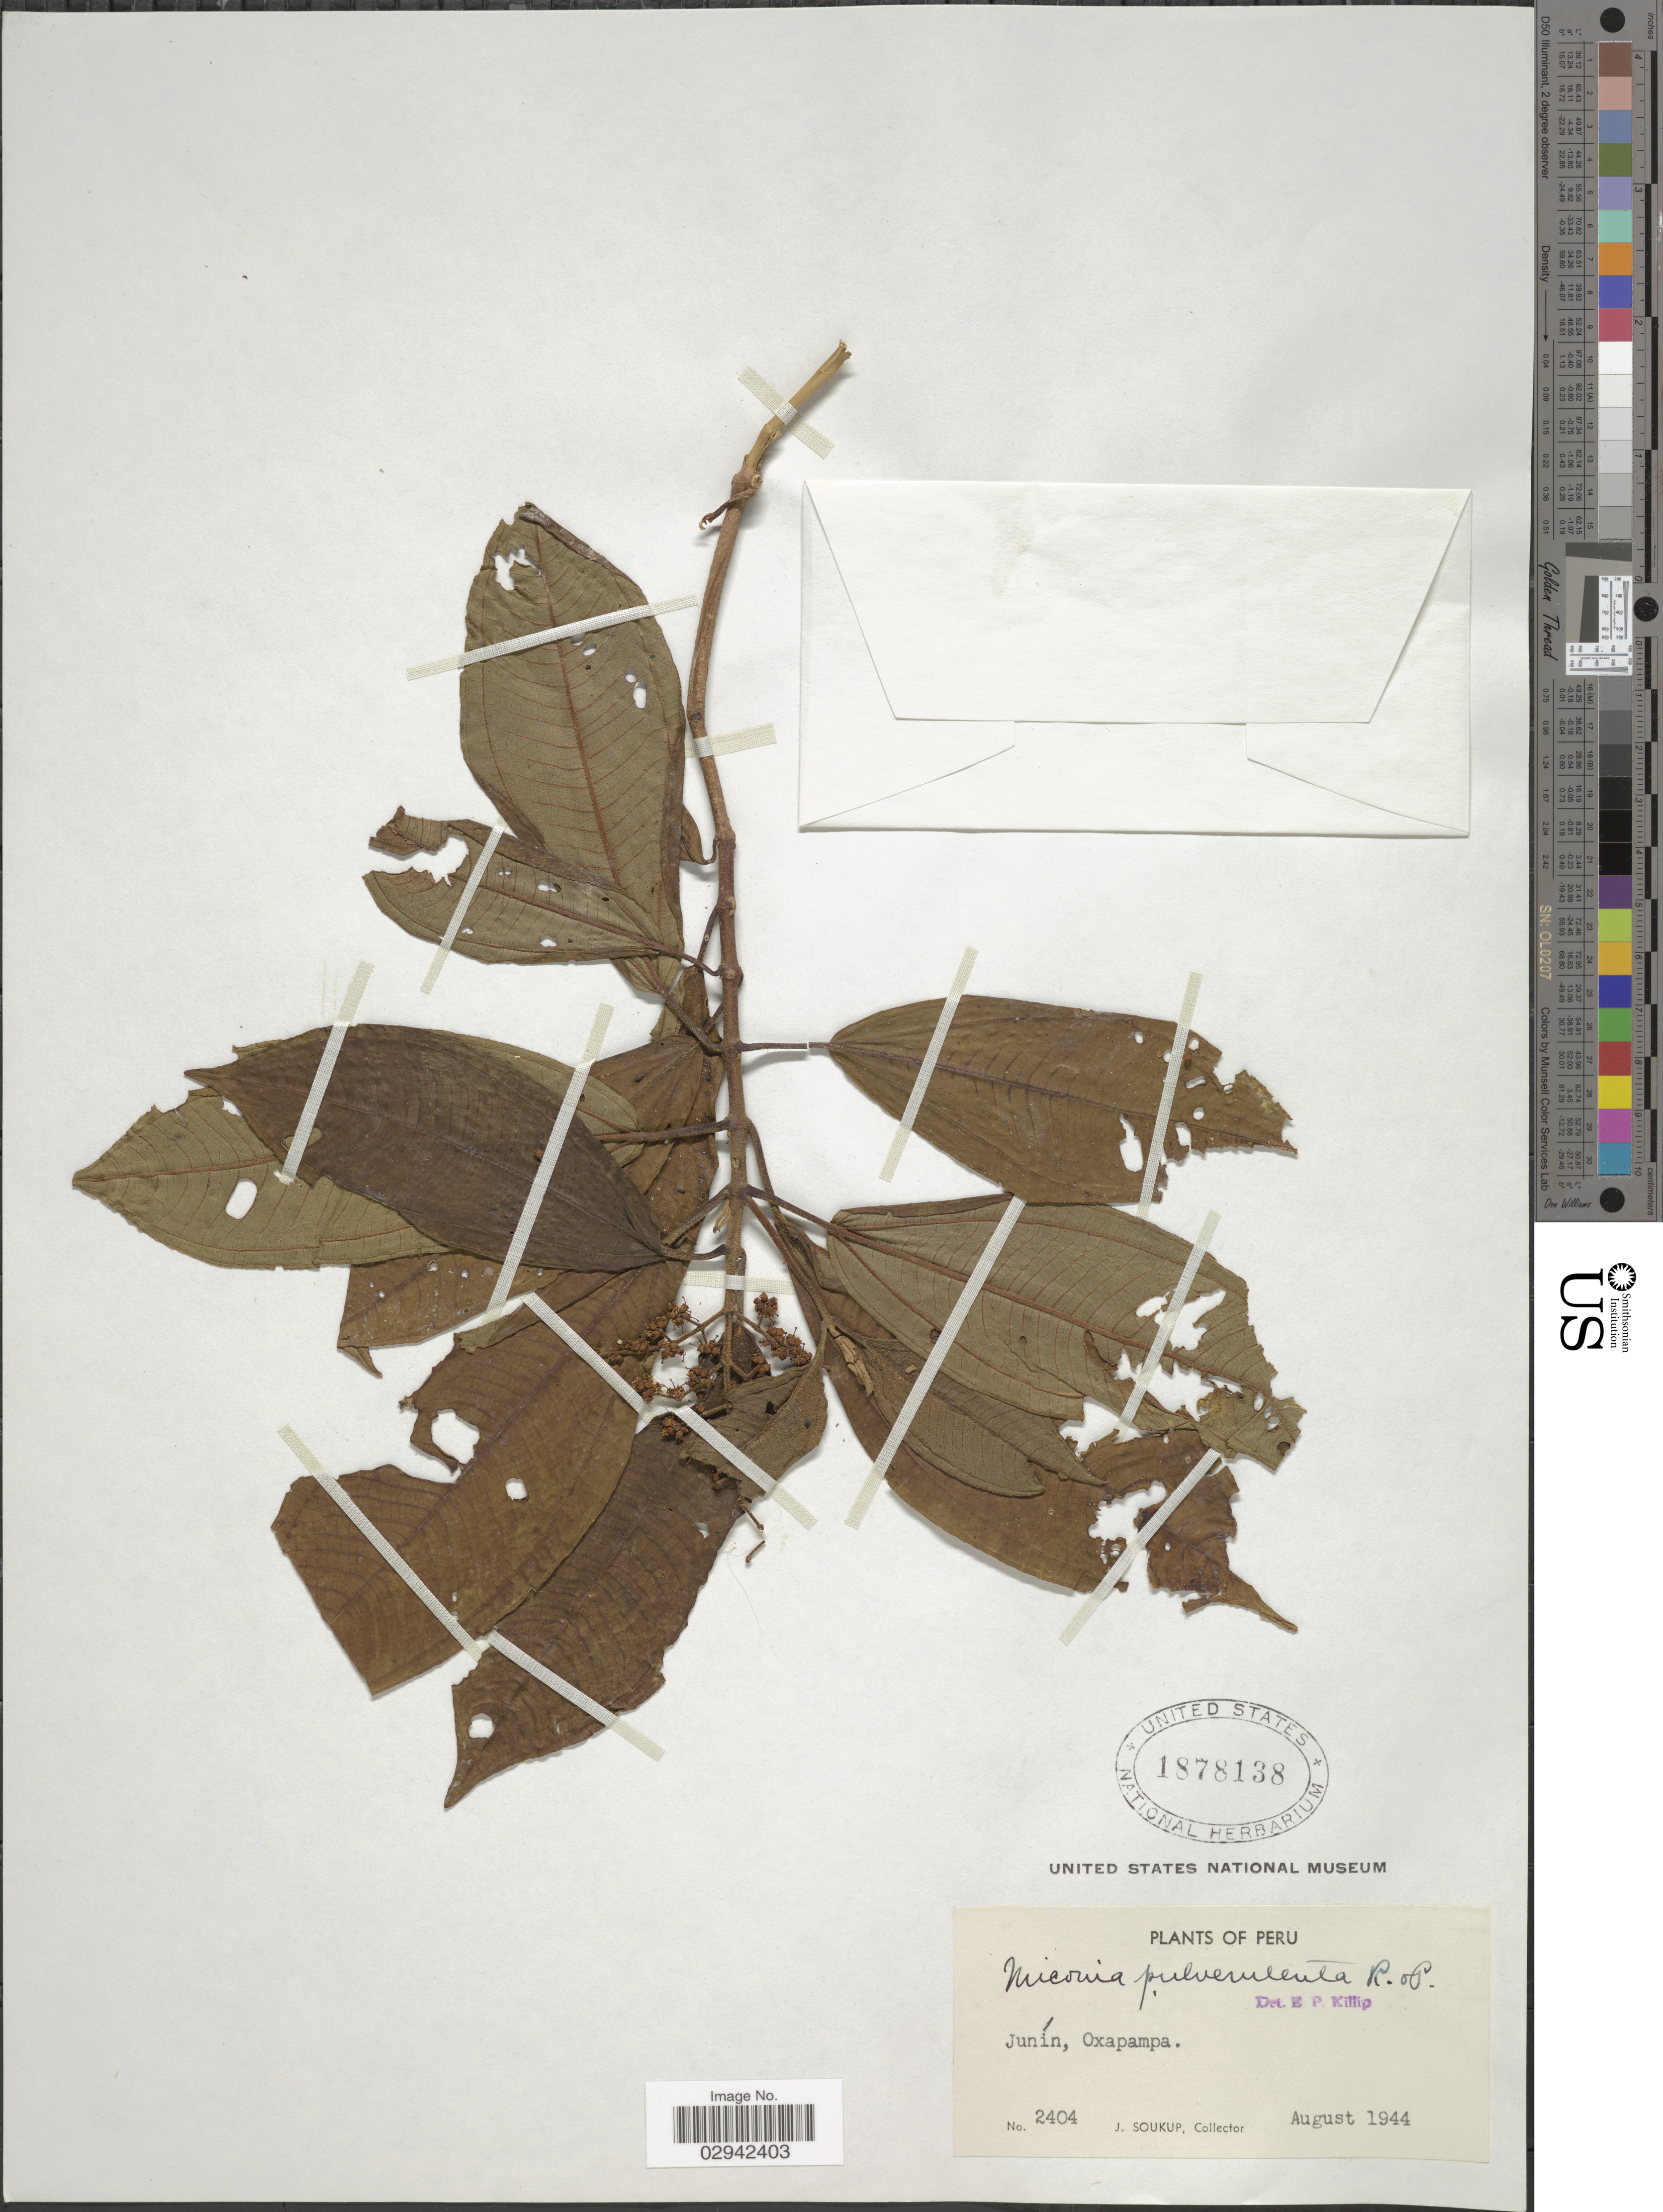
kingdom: Plantae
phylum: Tracheophyta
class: Magnoliopsida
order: Myrtales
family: Melastomataceae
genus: Miconia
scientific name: Miconia pulverulenta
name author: Ruiz & Pav.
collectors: J. Soukup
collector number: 2404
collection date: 1944-08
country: Peru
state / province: Junín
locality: Junín, Oxapampa.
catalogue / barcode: US 1878138